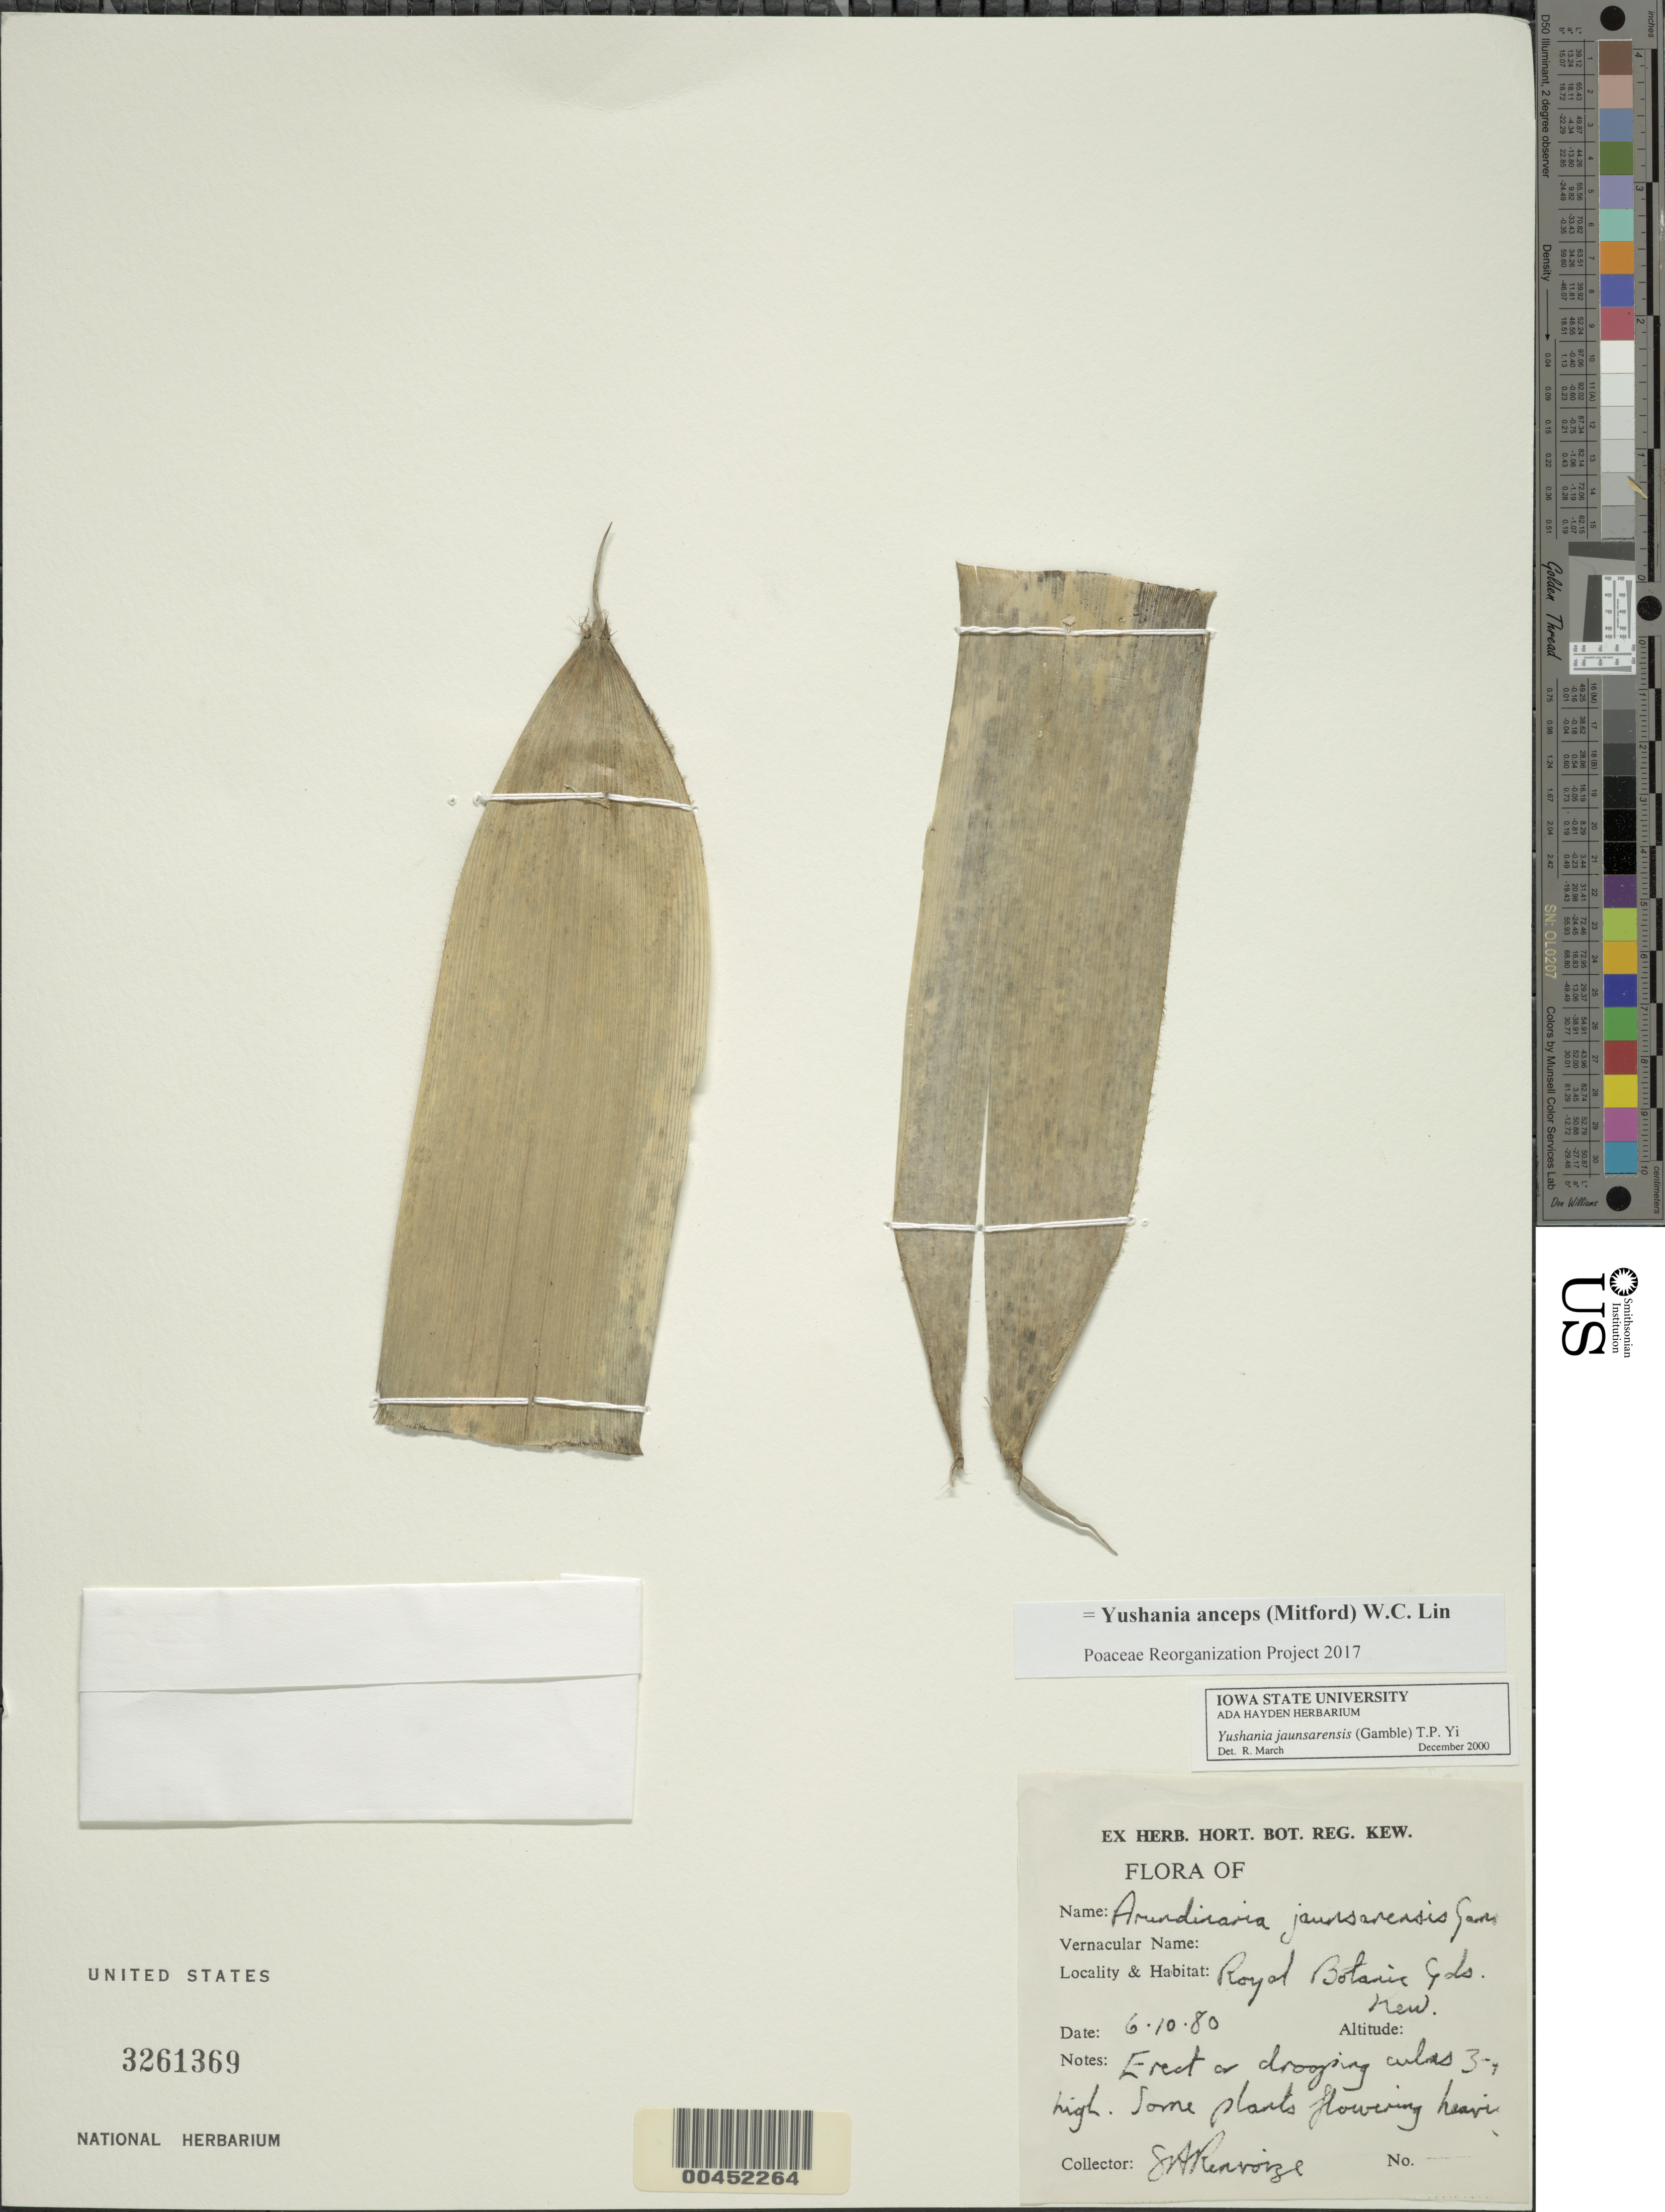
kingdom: Plantae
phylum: Tracheophyta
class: Liliopsida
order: Poales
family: Poaceae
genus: Yushania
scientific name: Yushania anceps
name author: (Mitford) W.C. Lin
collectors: S. A. Renvoize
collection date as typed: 06 Oct 1980 or 10 Jun 1980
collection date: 1980-06-10 or 1980-10-06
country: United Kingdom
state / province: England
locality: Royal Botanic Gardens, Kew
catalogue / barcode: US 3261369